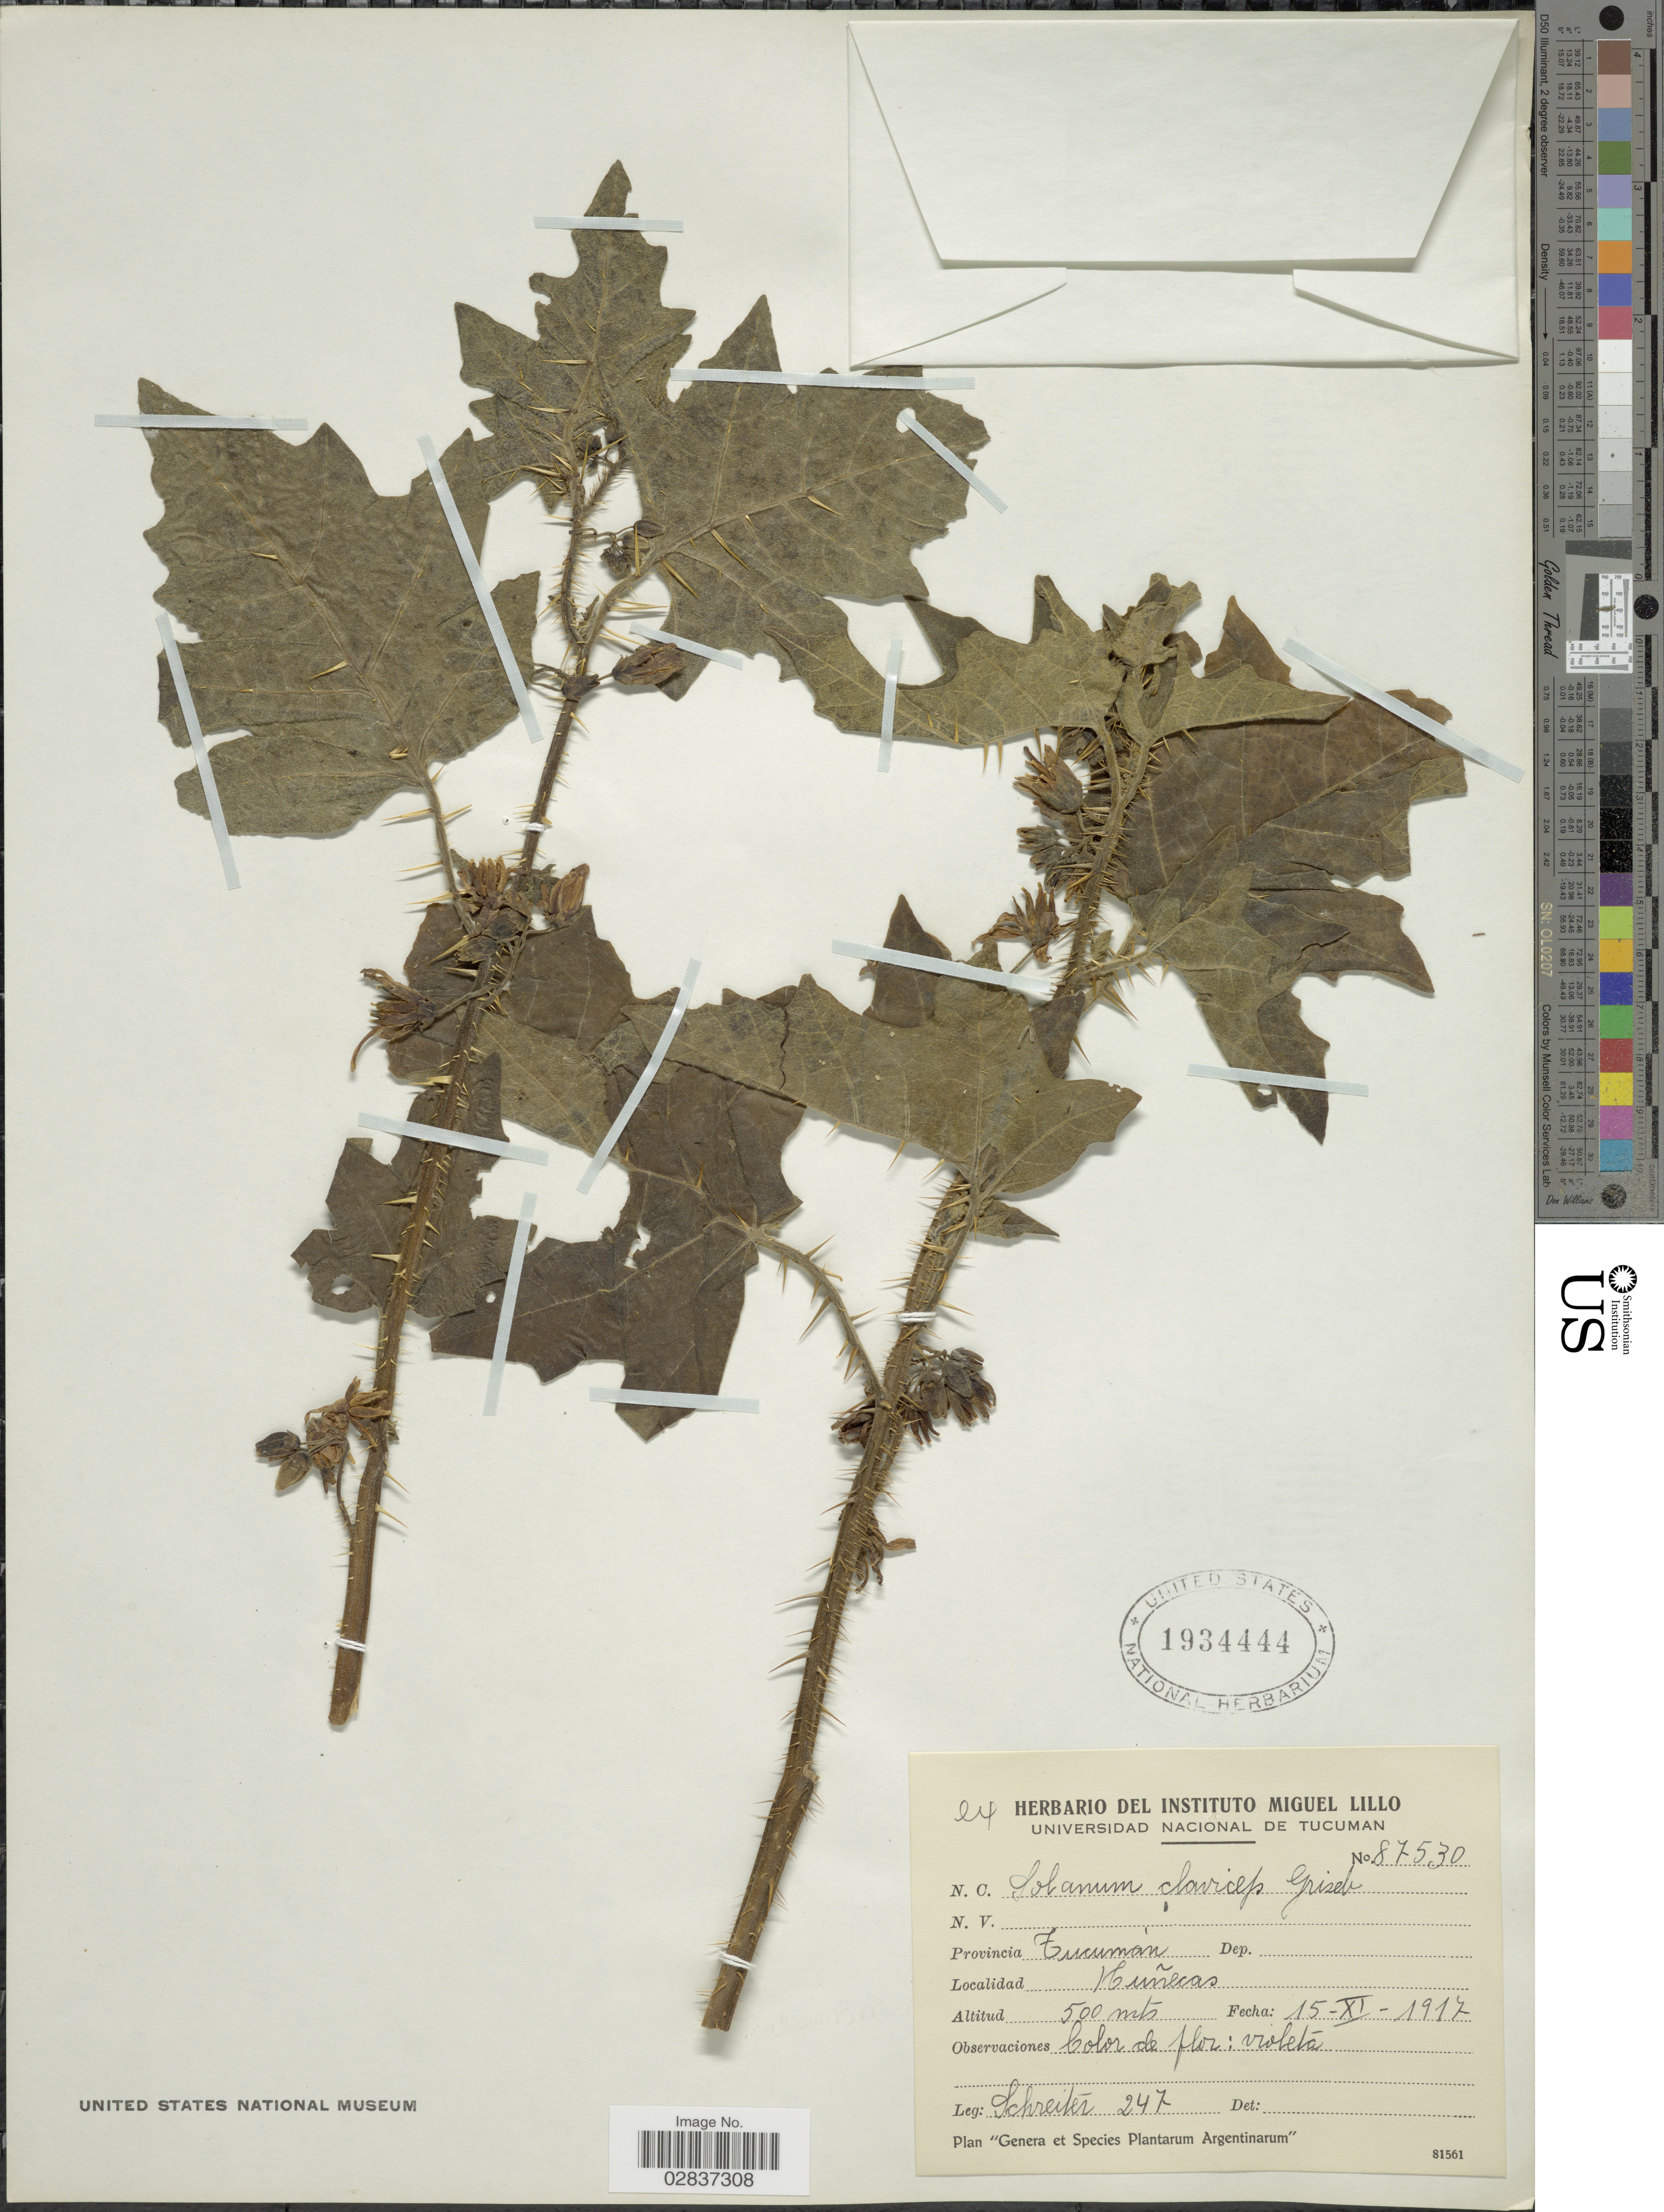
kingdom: Plantae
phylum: Tracheophyta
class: Magnoliopsida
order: Solanales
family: Solanaceae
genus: Solanum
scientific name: Solanum claviceps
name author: Griseb.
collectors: -. Schreiter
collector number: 247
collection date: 1917-11-15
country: Argentina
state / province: Tucuman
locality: Provincia Tucumán, Huñecas.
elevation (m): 500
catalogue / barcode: US 1934444